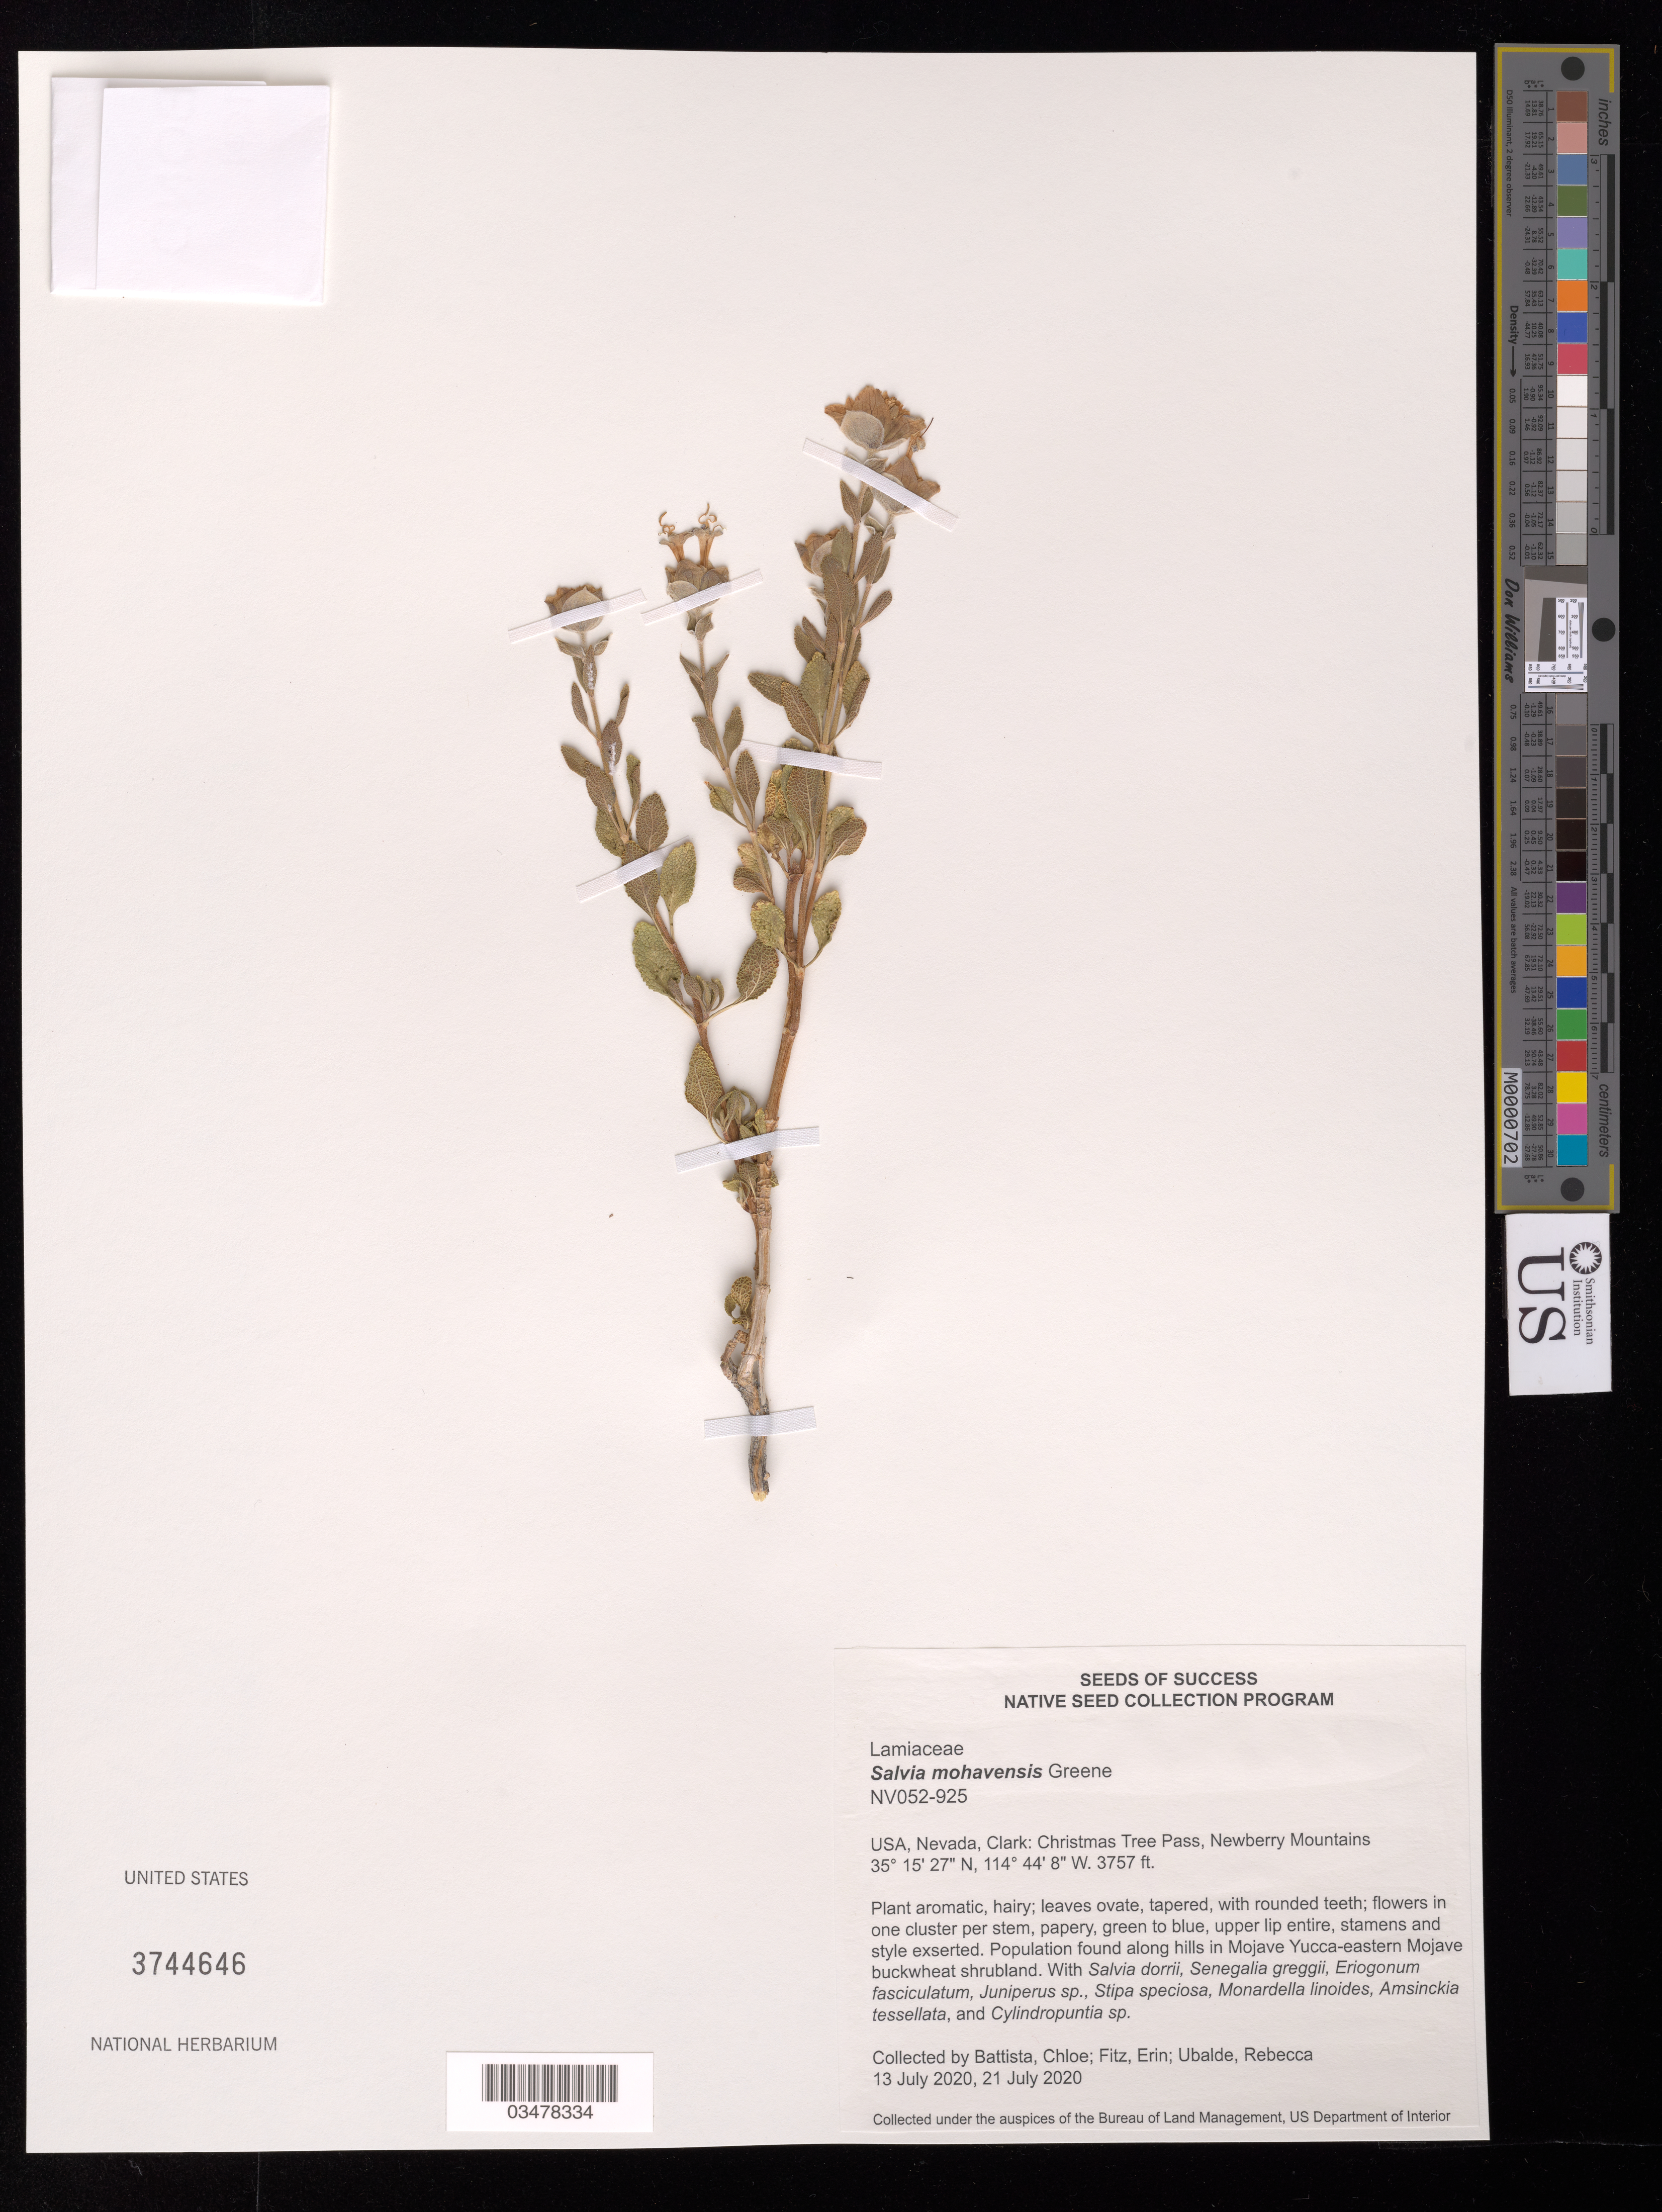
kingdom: Plantae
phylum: Tracheophyta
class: Magnoliopsida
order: Lamiales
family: Lamiaceae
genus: Salvia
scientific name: Salvia mohavensis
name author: Greene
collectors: C. Battista, E. Fitz & R. Ubalde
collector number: NV052-925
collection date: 2020-07-13,2020-07-21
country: United States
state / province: Nevada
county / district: Clark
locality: Christmas Tree Pass, Newberry Mts.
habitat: Mojave Yucca-eastern Mojave buckwheat shrubland. With Salvia dorrii, Juniperus sp., Stipa speciosa, etc.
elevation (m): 1145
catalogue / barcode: US 3744646